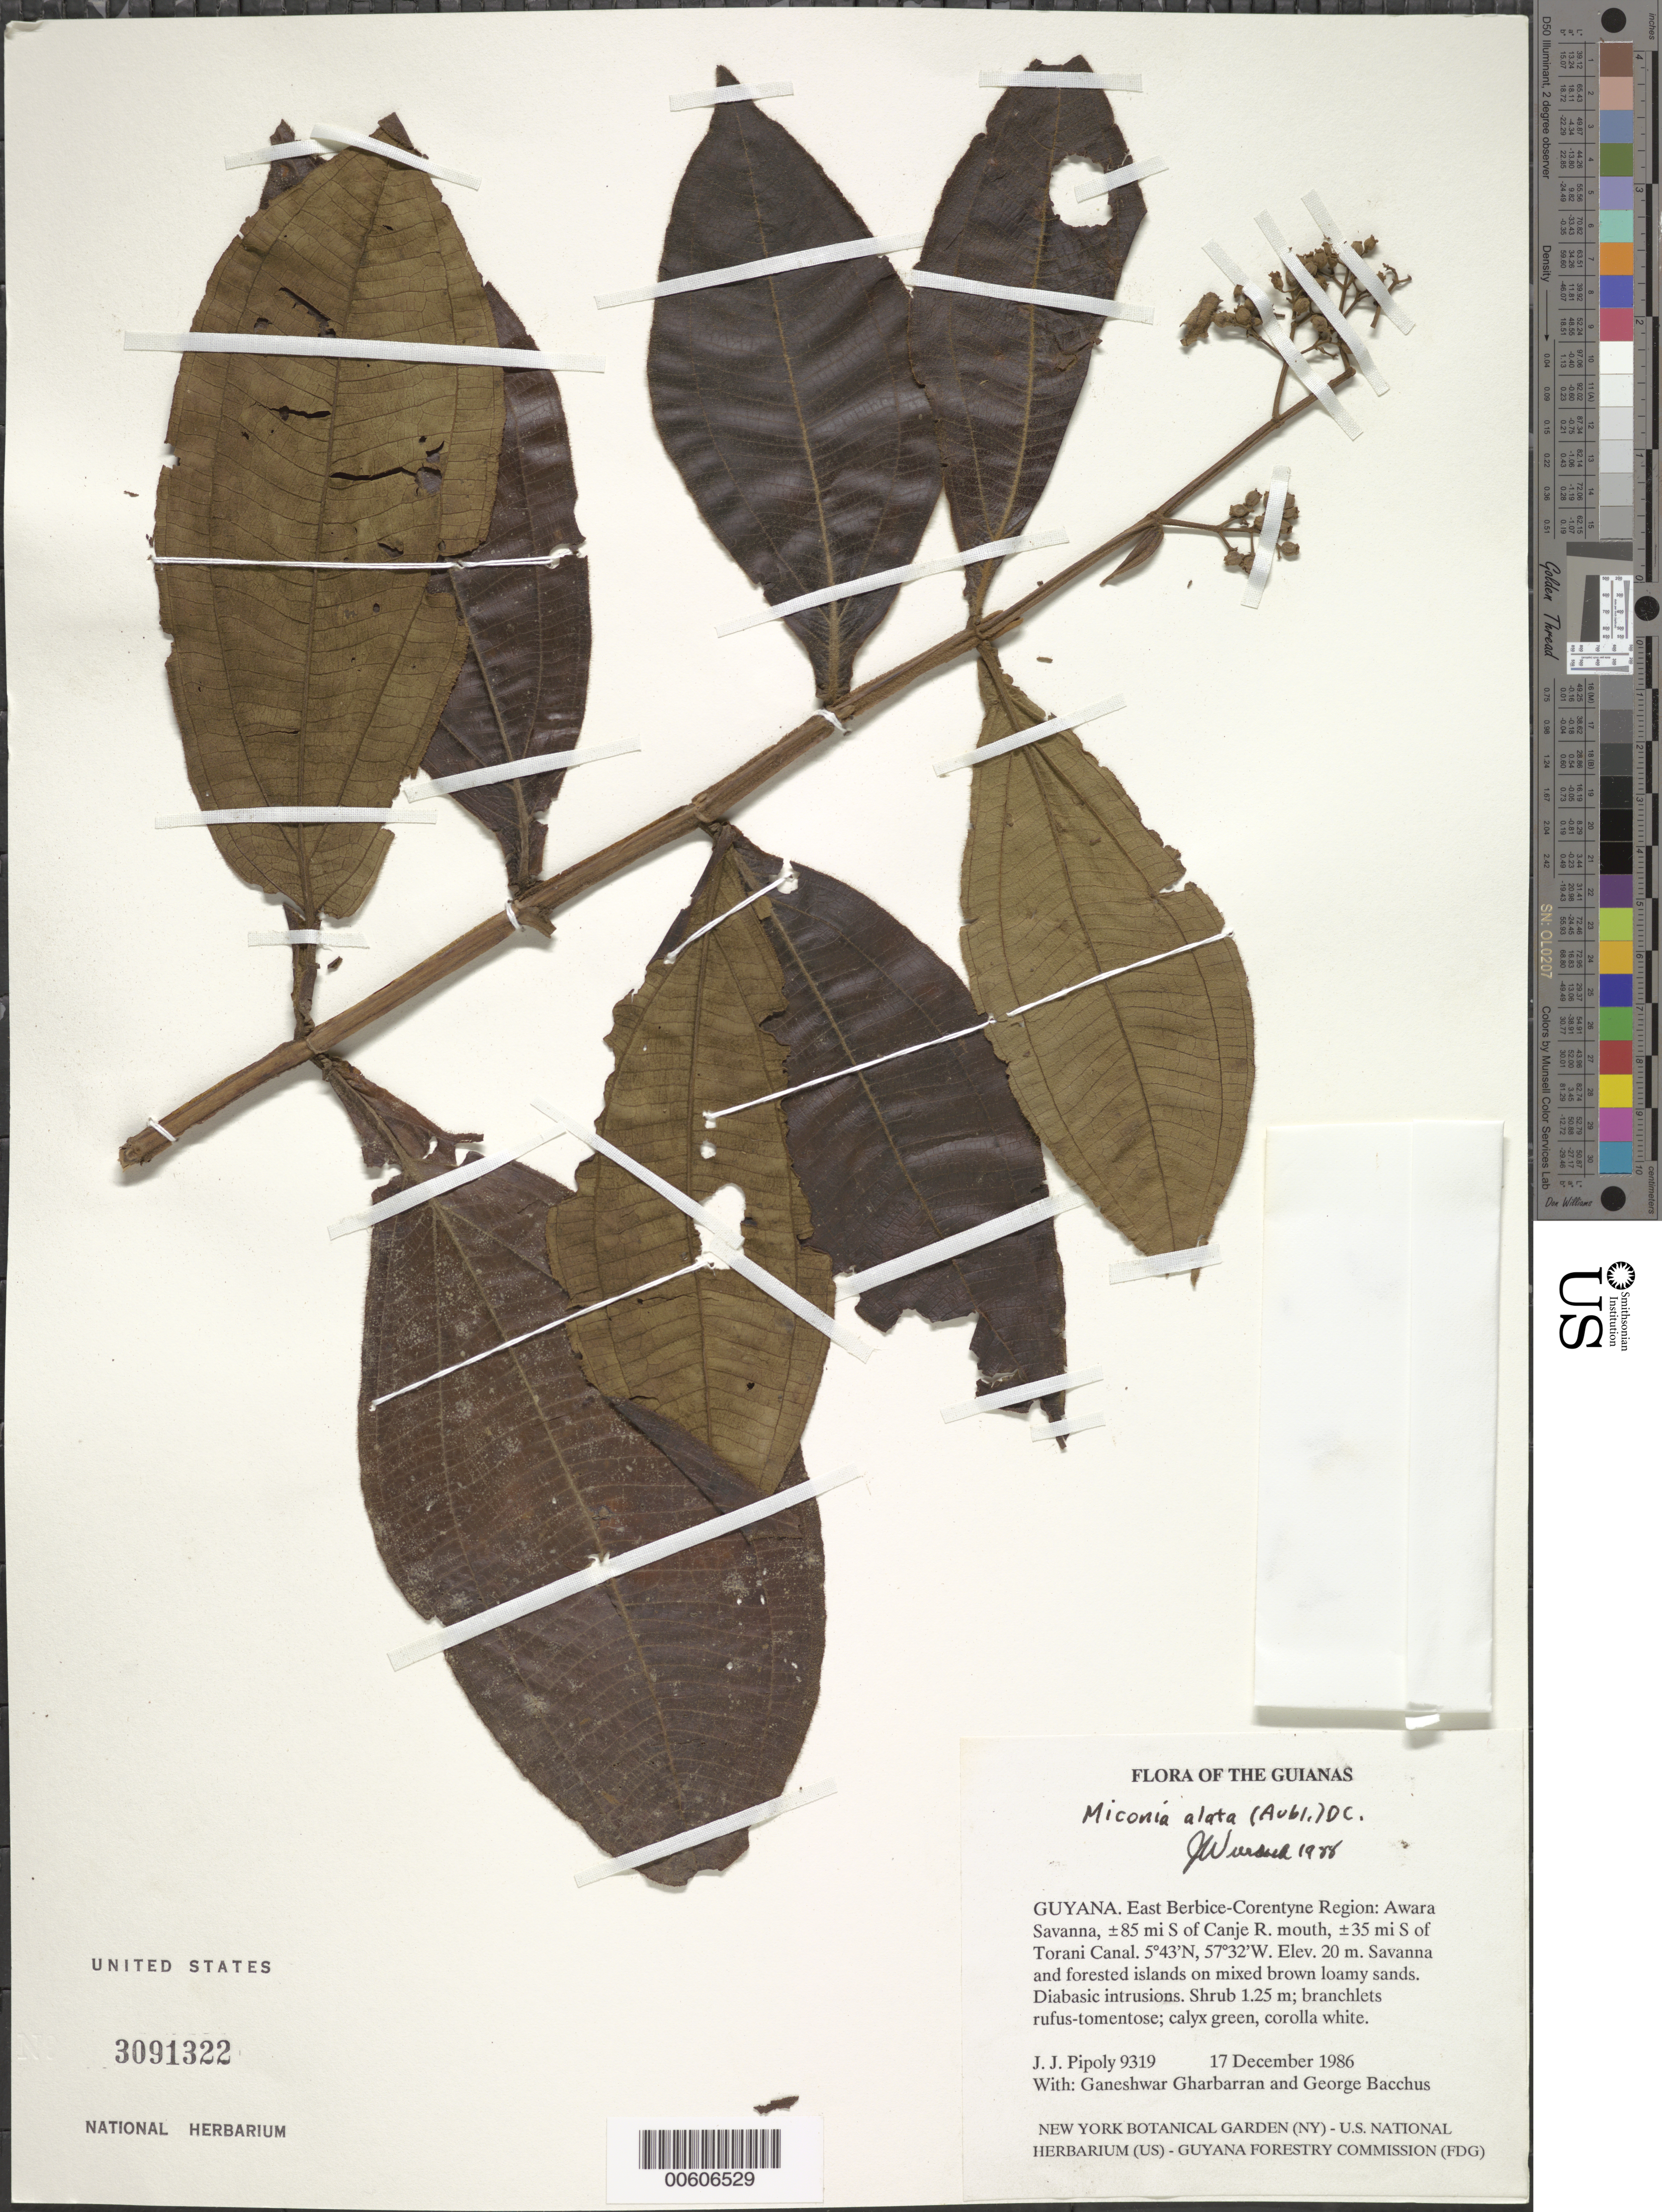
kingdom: Plantae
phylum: Tracheophyta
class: Magnoliopsida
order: Myrtales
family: Melastomataceae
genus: Miconia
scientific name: Miconia alata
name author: (Aubl.) DC.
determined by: Wurdack, John J., (US), US (UNITED STATES)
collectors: J. J. Pipoly, G. Gharbarran & G. Bacchus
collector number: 9319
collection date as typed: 17 December 1986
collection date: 1986-12-17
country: Guyana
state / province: E. Berbice-Corentyne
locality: Awara Savanna, ±85 mi S of Canje R. mouth, ±35 mi S of Torani Canal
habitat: Savanna and forested islands on mixed brown loamy sands. Diabasic intrusions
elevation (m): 20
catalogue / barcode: US 3091322